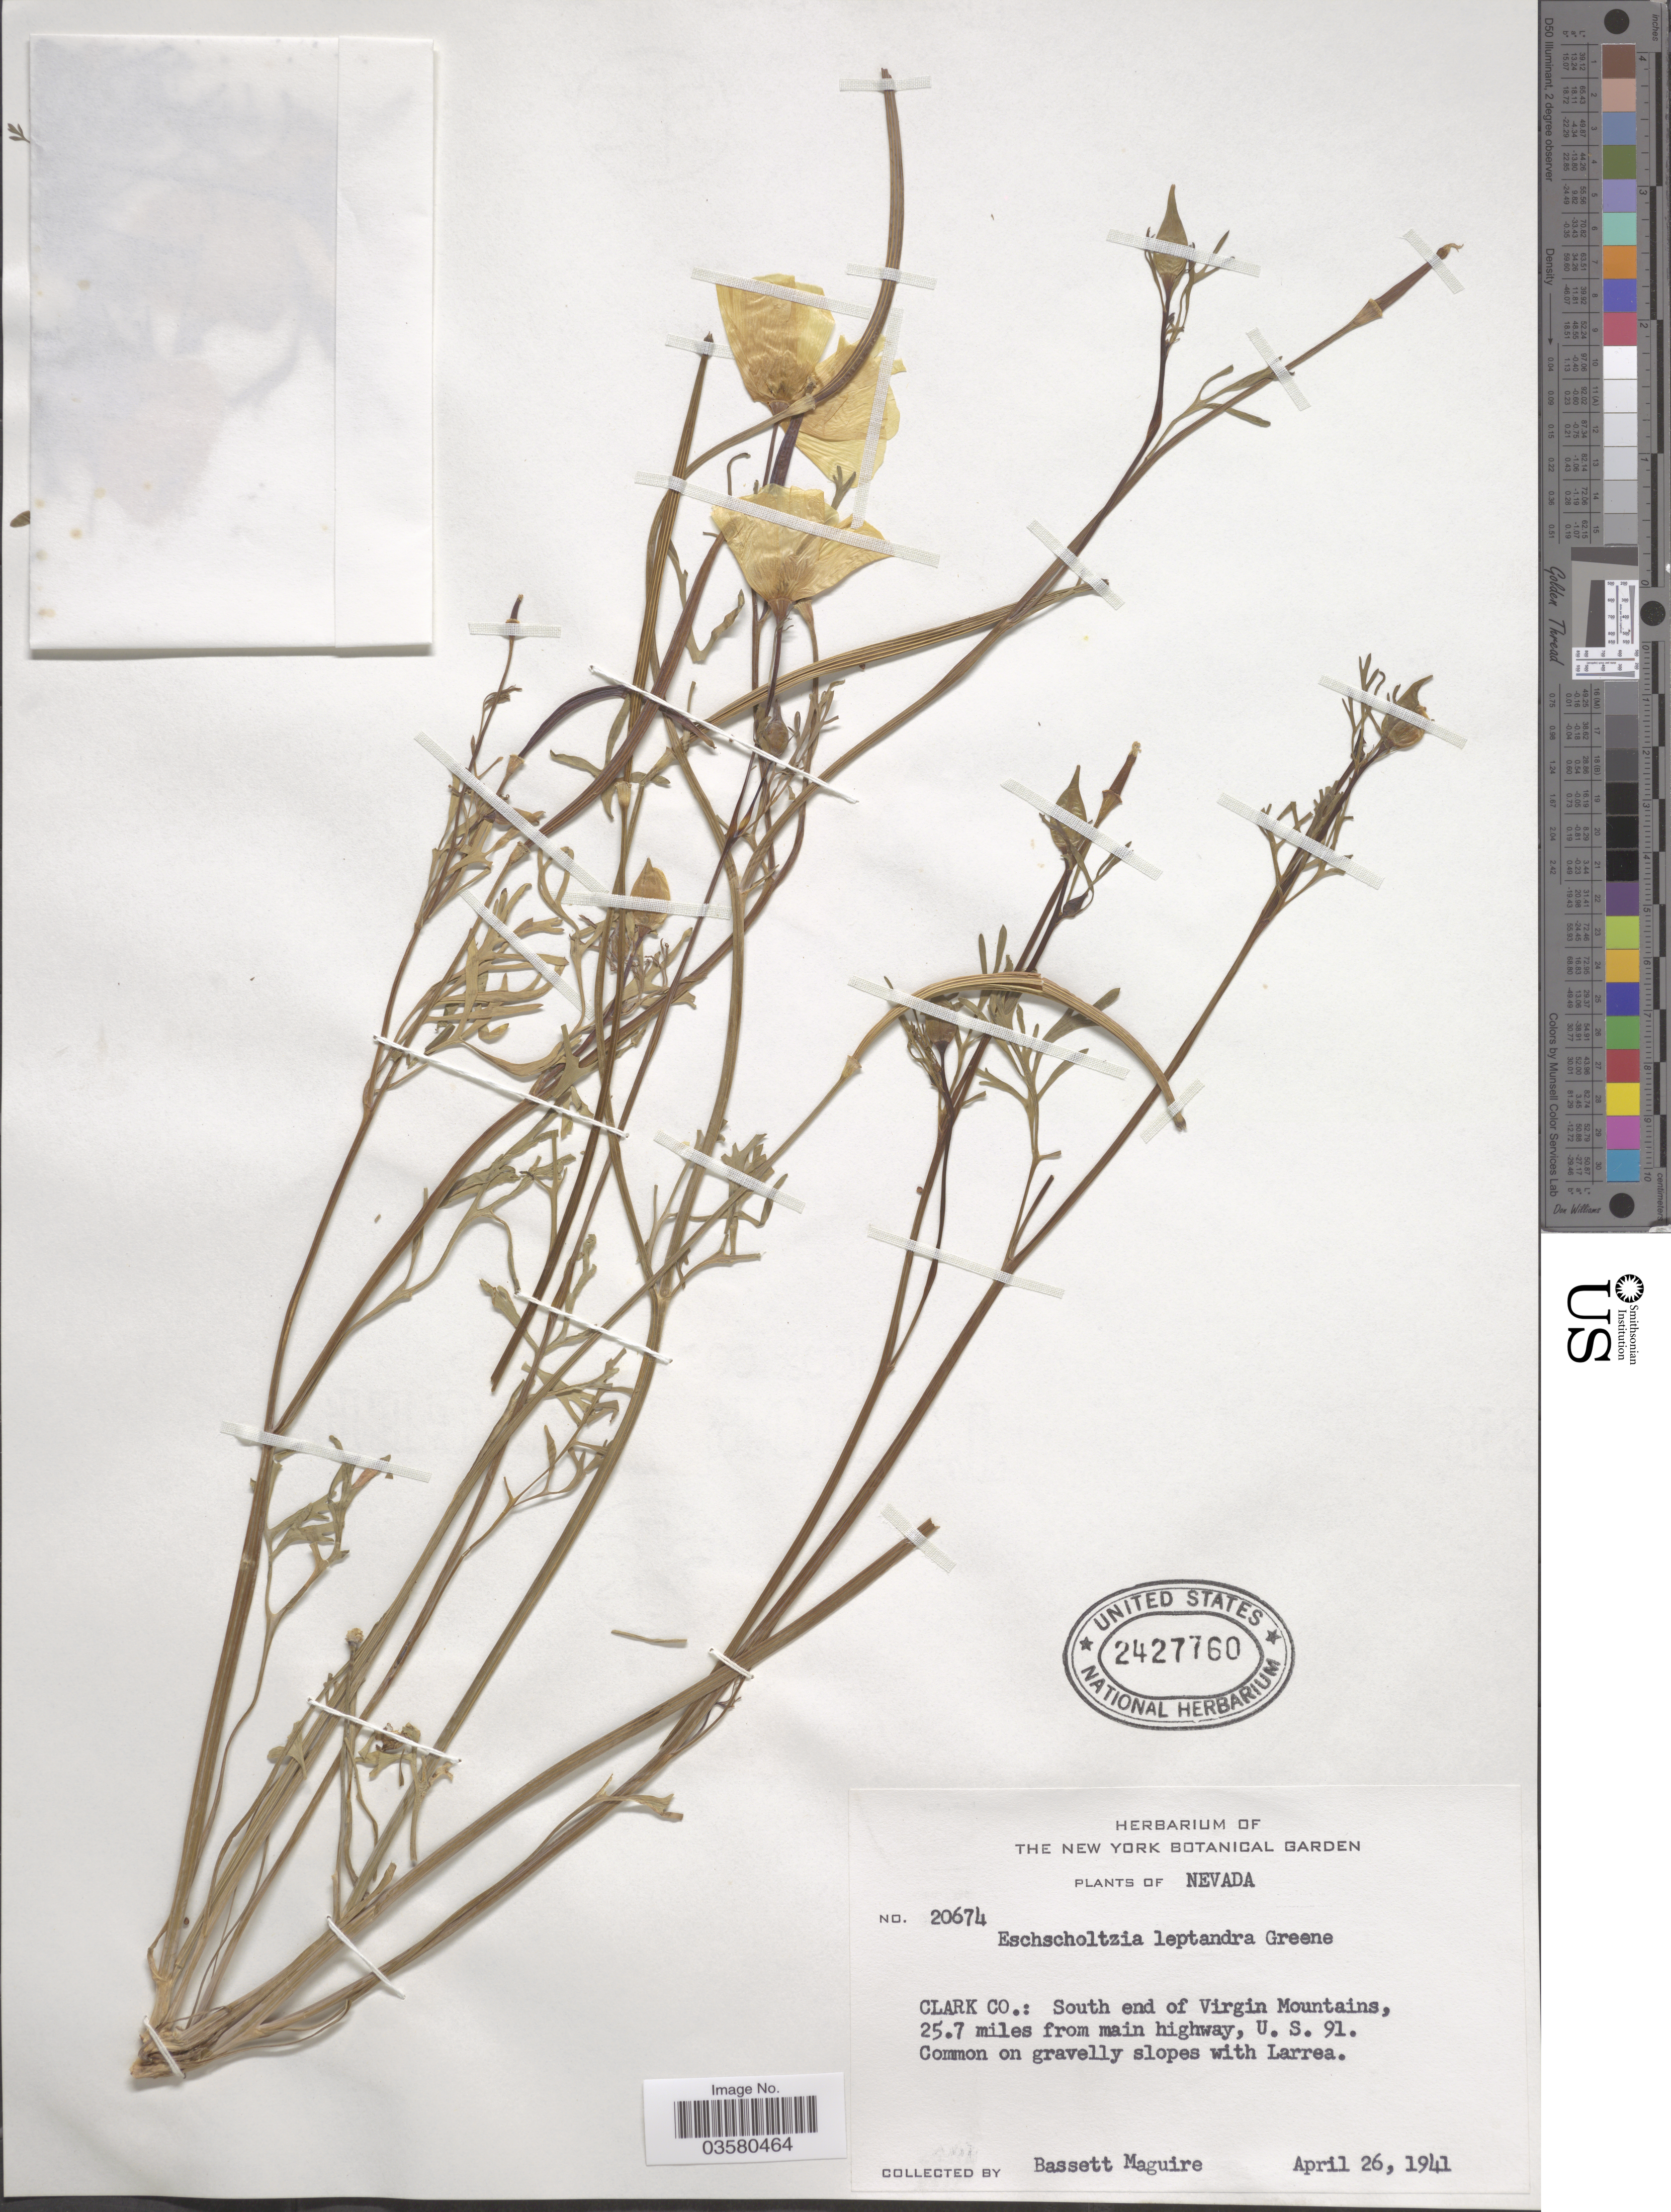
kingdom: Plantae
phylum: Tracheophyta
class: Magnoliopsida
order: Ranunculales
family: Papaveraceae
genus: Eschscholzia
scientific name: Eschscholzia leptandra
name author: Greene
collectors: B. Maguire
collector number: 20674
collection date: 1941-04-26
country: United States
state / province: Nevada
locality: Clark Co.: South end of Virgin Mountains, 25.7 miles from main highway, U. S. 91.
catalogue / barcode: US 2427760